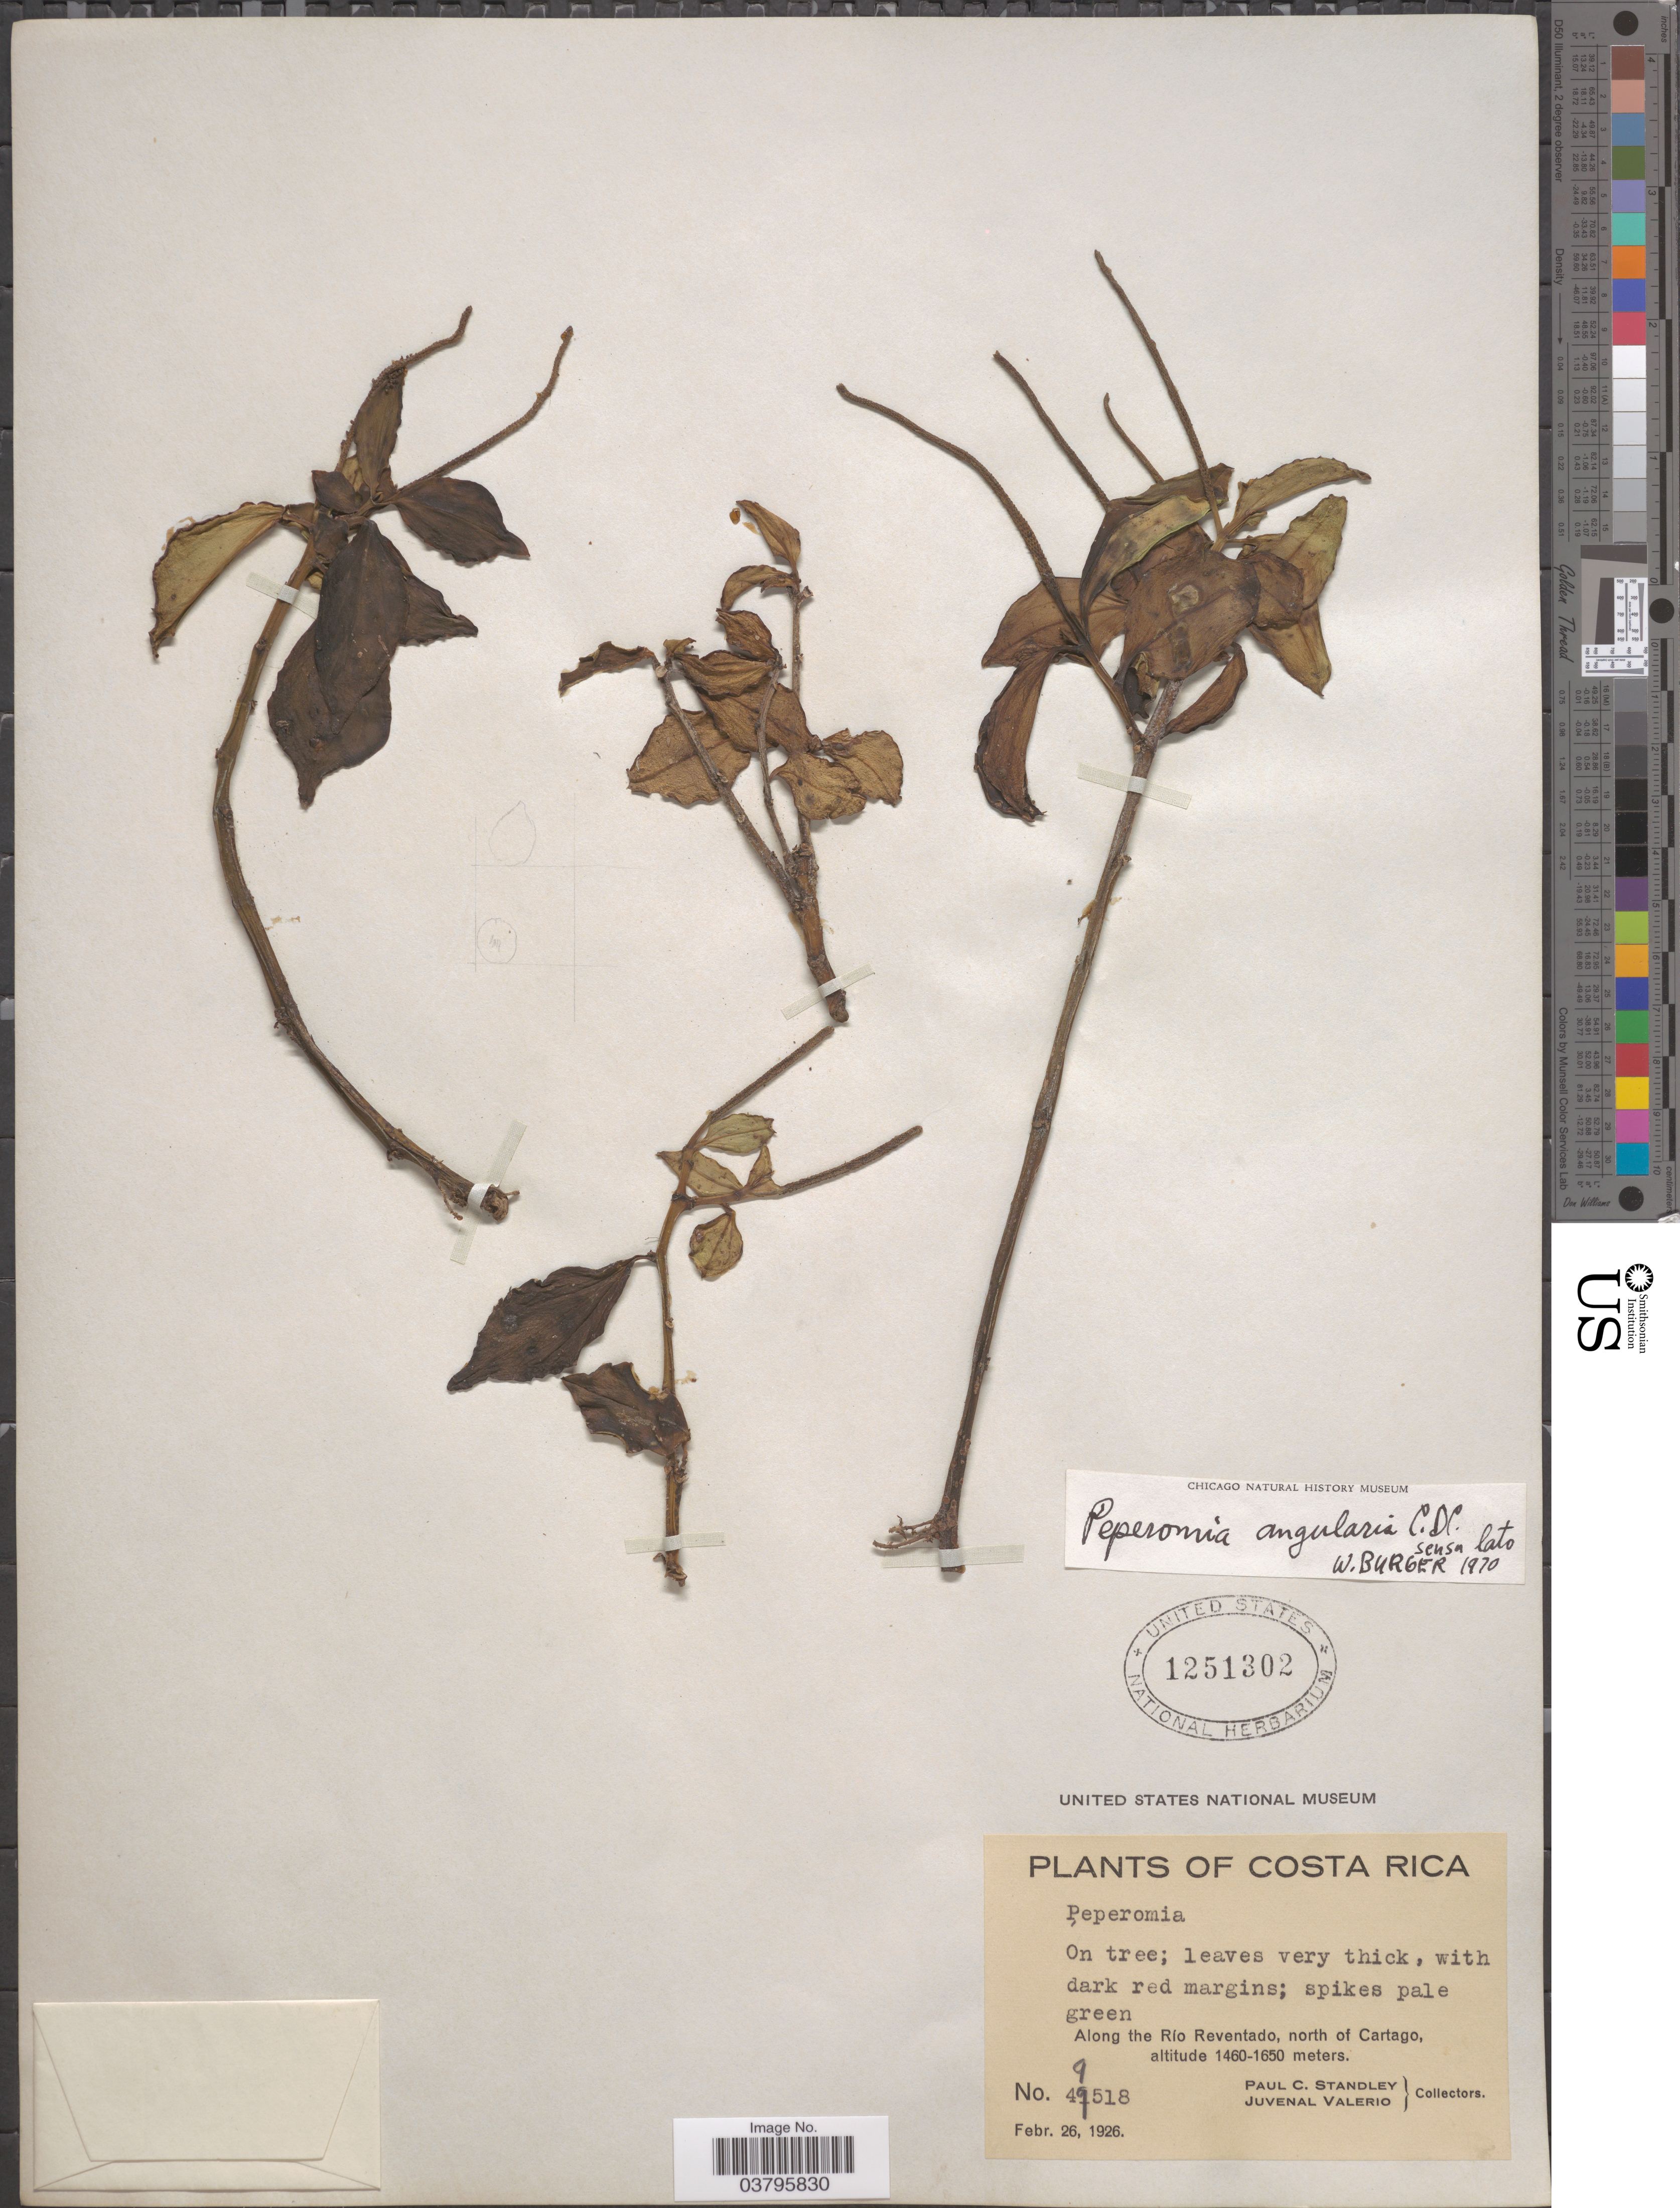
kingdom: Plantae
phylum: Tracheophyta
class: Magnoliopsida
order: Piperales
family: Piperaceae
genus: Peperomia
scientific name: Peperomia san-joseana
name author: C. DC.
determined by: Jiménez, José Estaban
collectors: P. C. Standley & J. Valerio R.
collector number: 49518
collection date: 1926-02-26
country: Costa Rica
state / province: Cartago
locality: Along the Río Reventado, north of Cartago.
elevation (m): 1460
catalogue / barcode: US 1251302